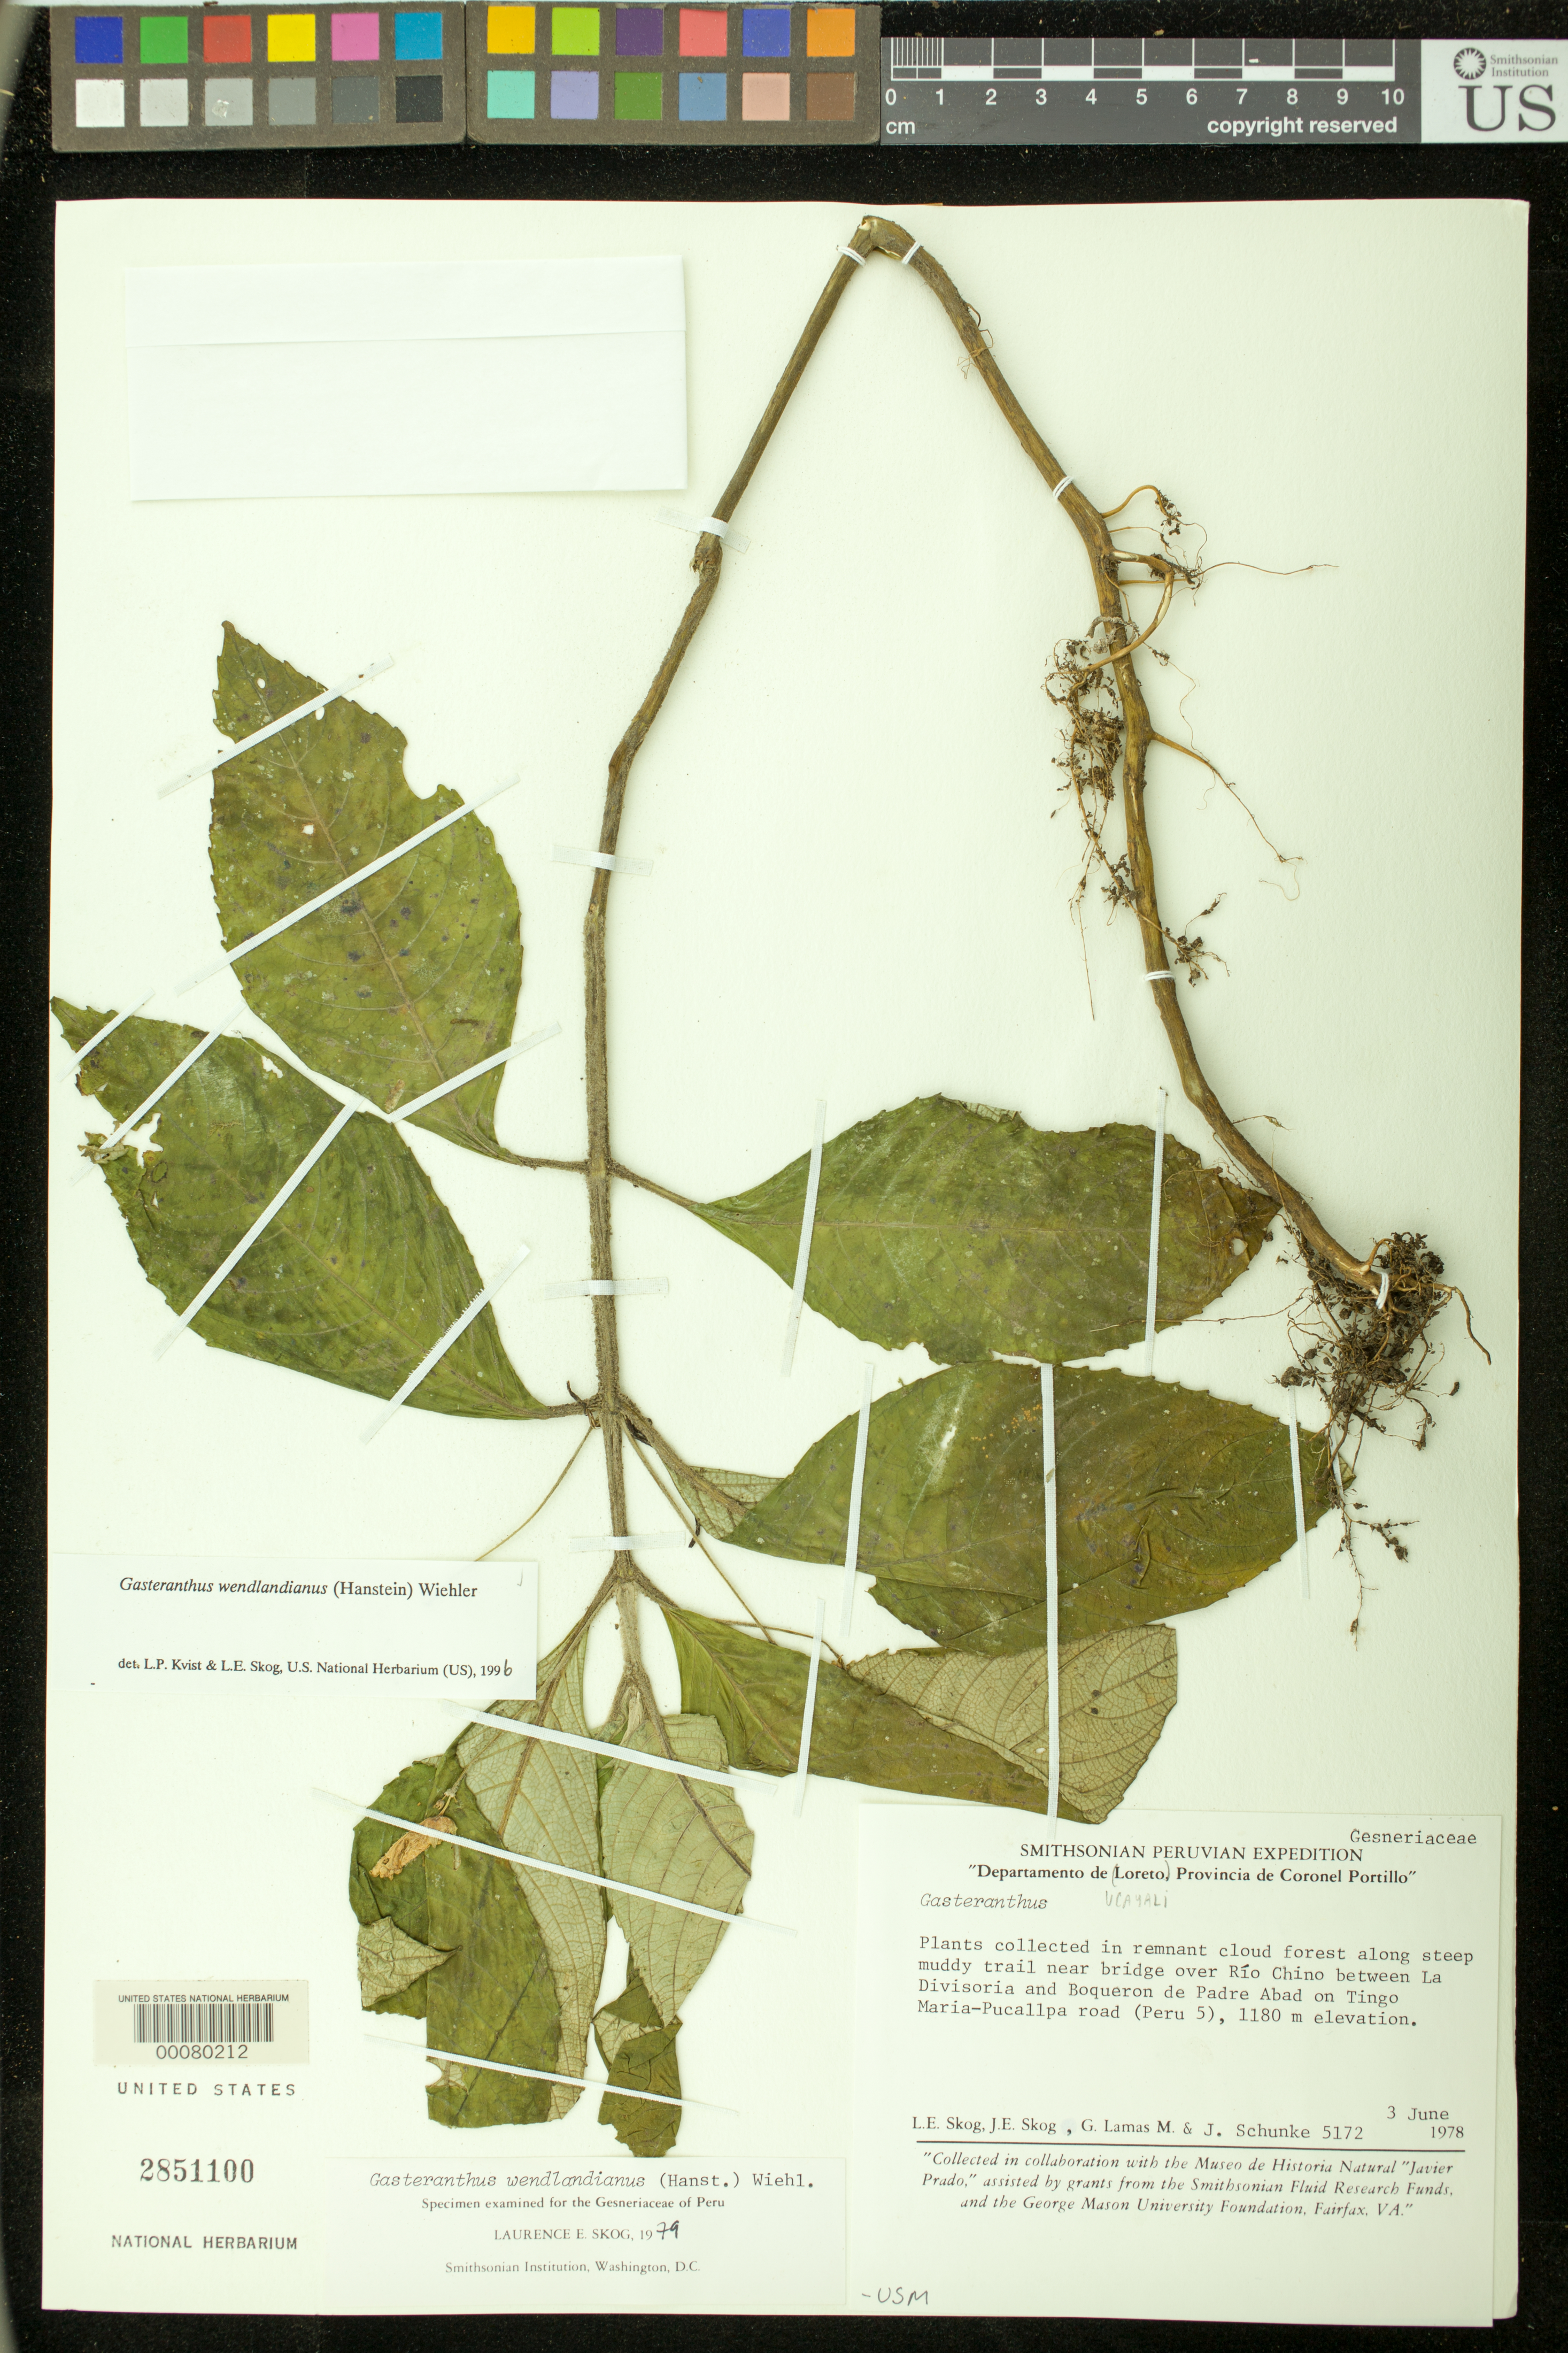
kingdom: Plantae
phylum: Tracheophyta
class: Magnoliopsida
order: Lamiales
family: Gesneriaceae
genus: Gasteranthus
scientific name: Gasteranthus wendlandianus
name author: (Hanst.) Wiehler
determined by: Skog, Laurence E.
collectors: L. E. Skog, J. E. Skog, G. Lamas M. & J. Schunke Vigo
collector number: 5172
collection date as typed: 03 Jun 1978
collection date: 1978-06-03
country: Peru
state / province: Ucayali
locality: Prov. Coronel Portillo; near bridge over Río Chino between La Divisoria & Boqueron de Padre Abad on Tingo Maria - Pucallpa road (Peru 5)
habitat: In remnant cloud forest along steep muddy trail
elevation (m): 1180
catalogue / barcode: US 2851100